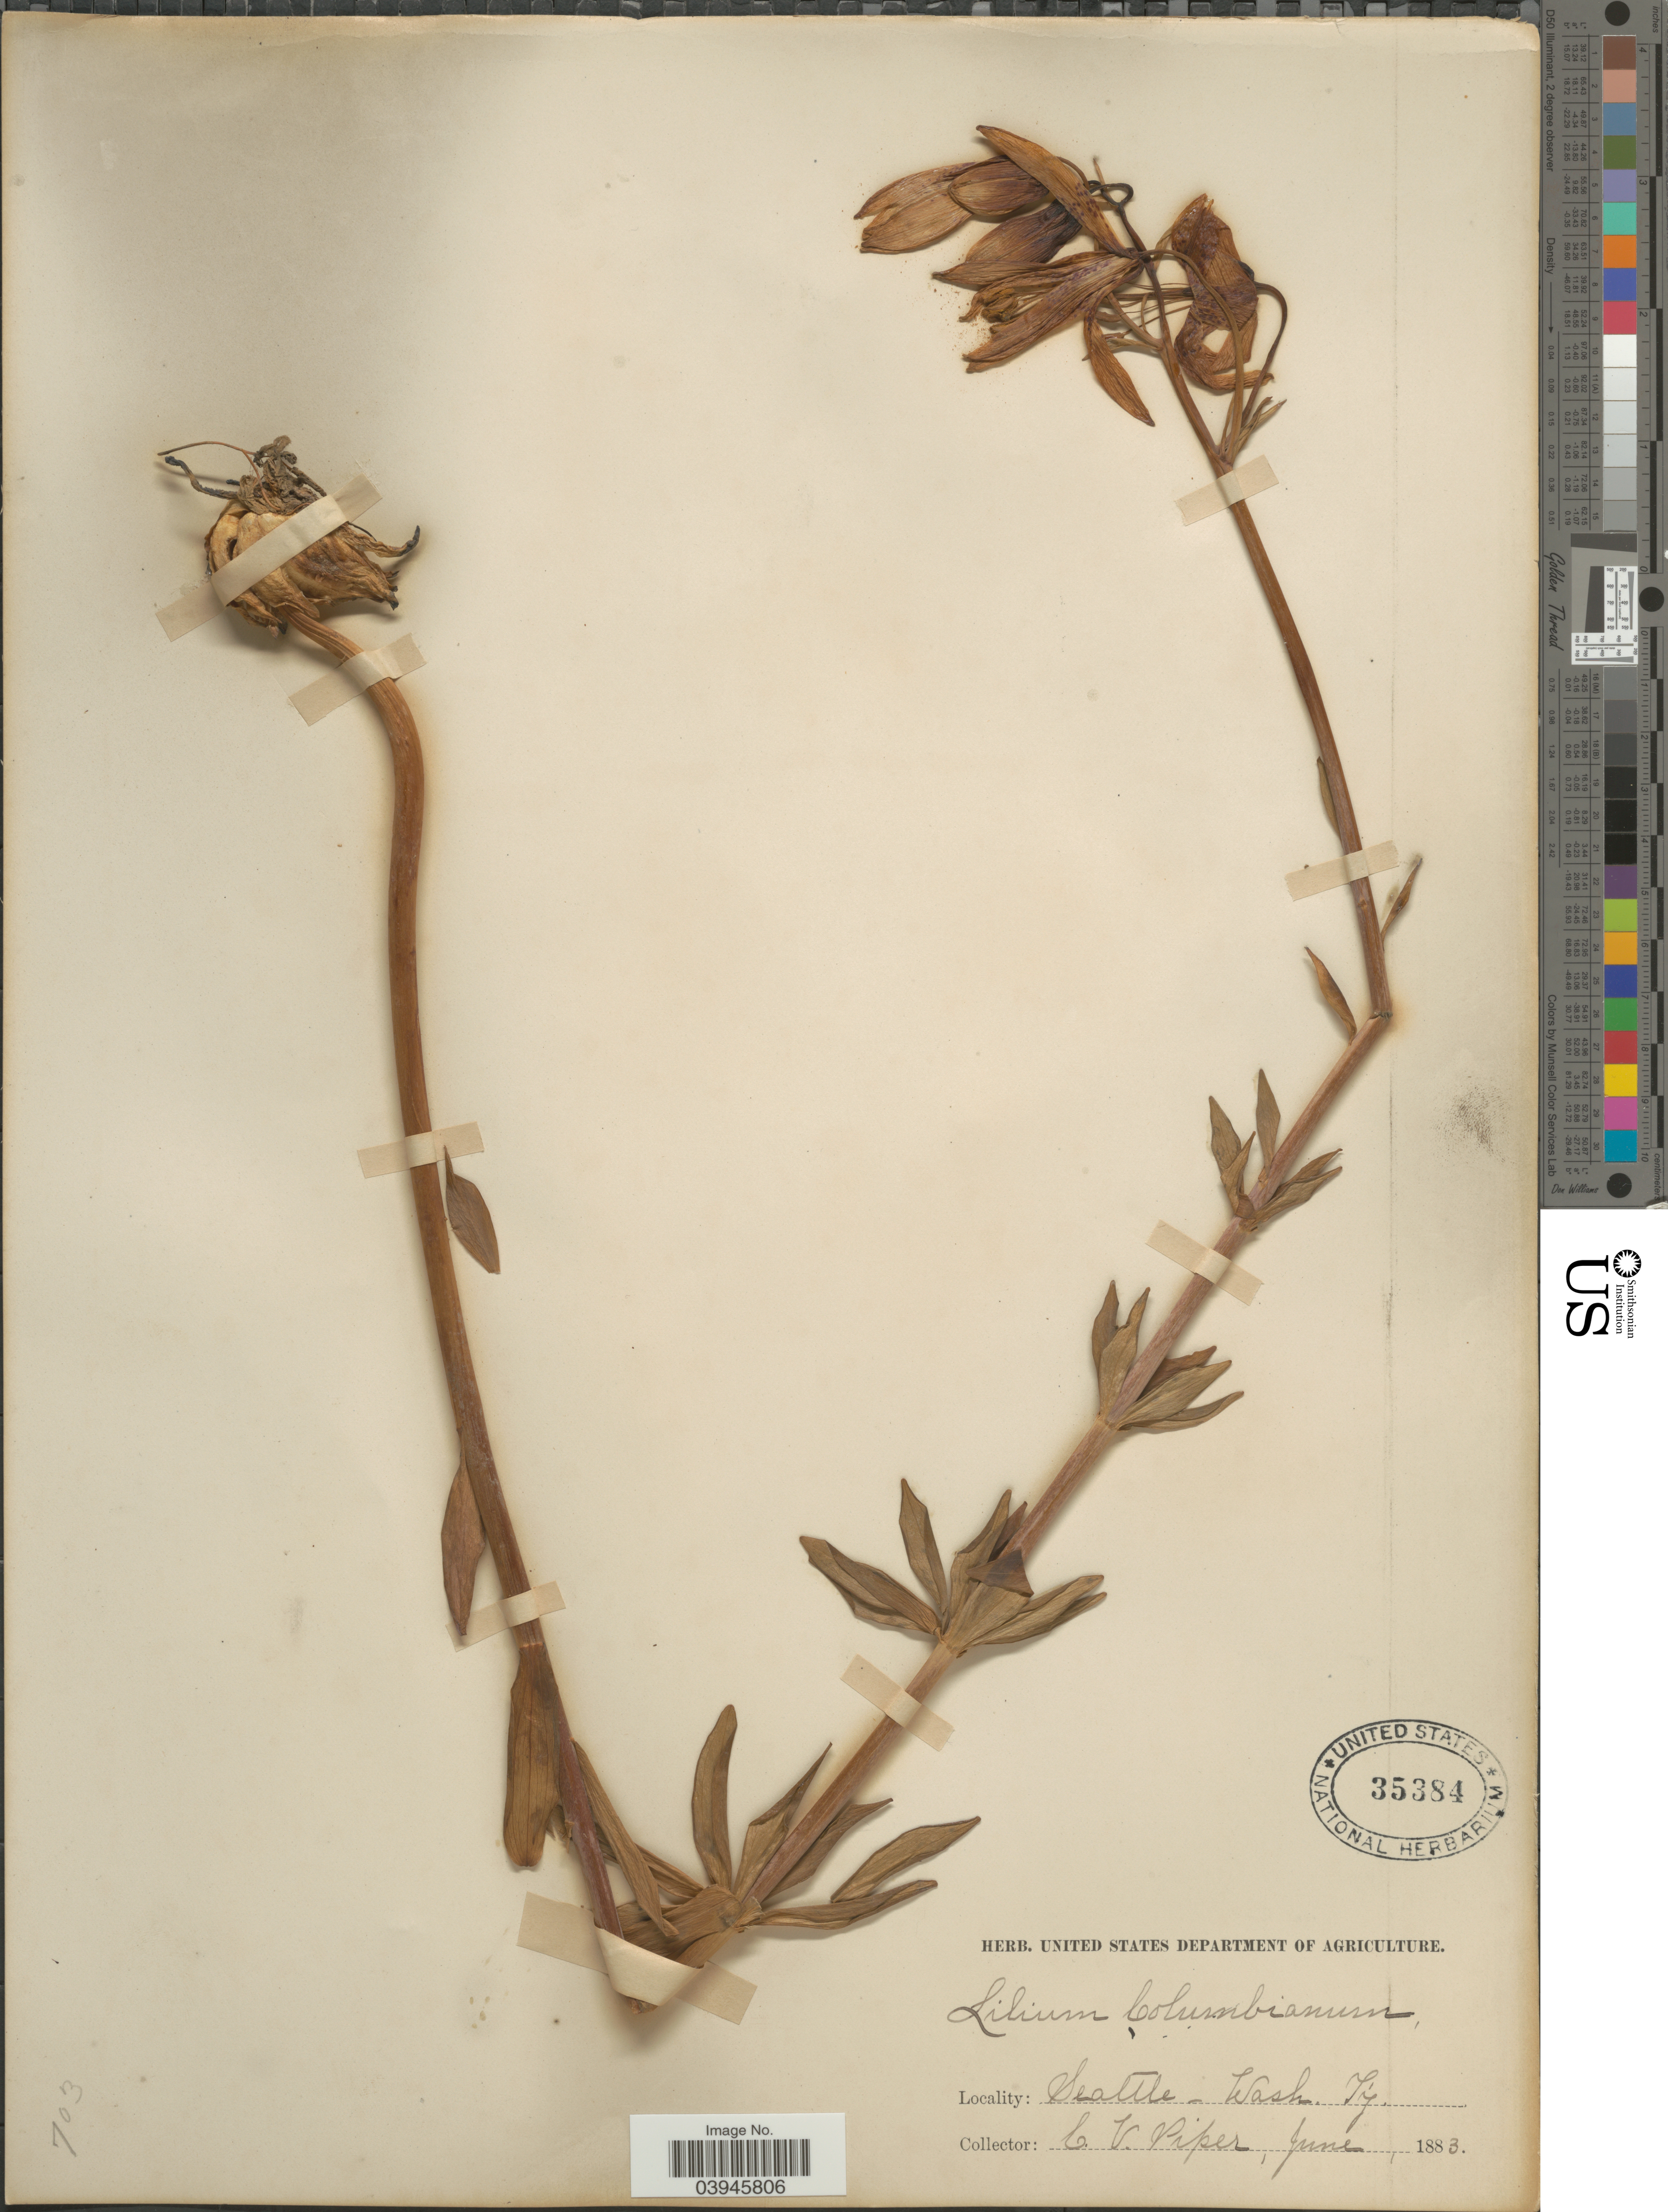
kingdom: Plantae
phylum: Tracheophyta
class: Liliopsida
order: Liliales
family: Liliaceae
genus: Lilium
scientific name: Lilium columbianum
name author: Leichtlin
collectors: C. V. Piper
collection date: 1883-06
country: United States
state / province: Washington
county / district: King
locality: Seattle.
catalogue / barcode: US 35384